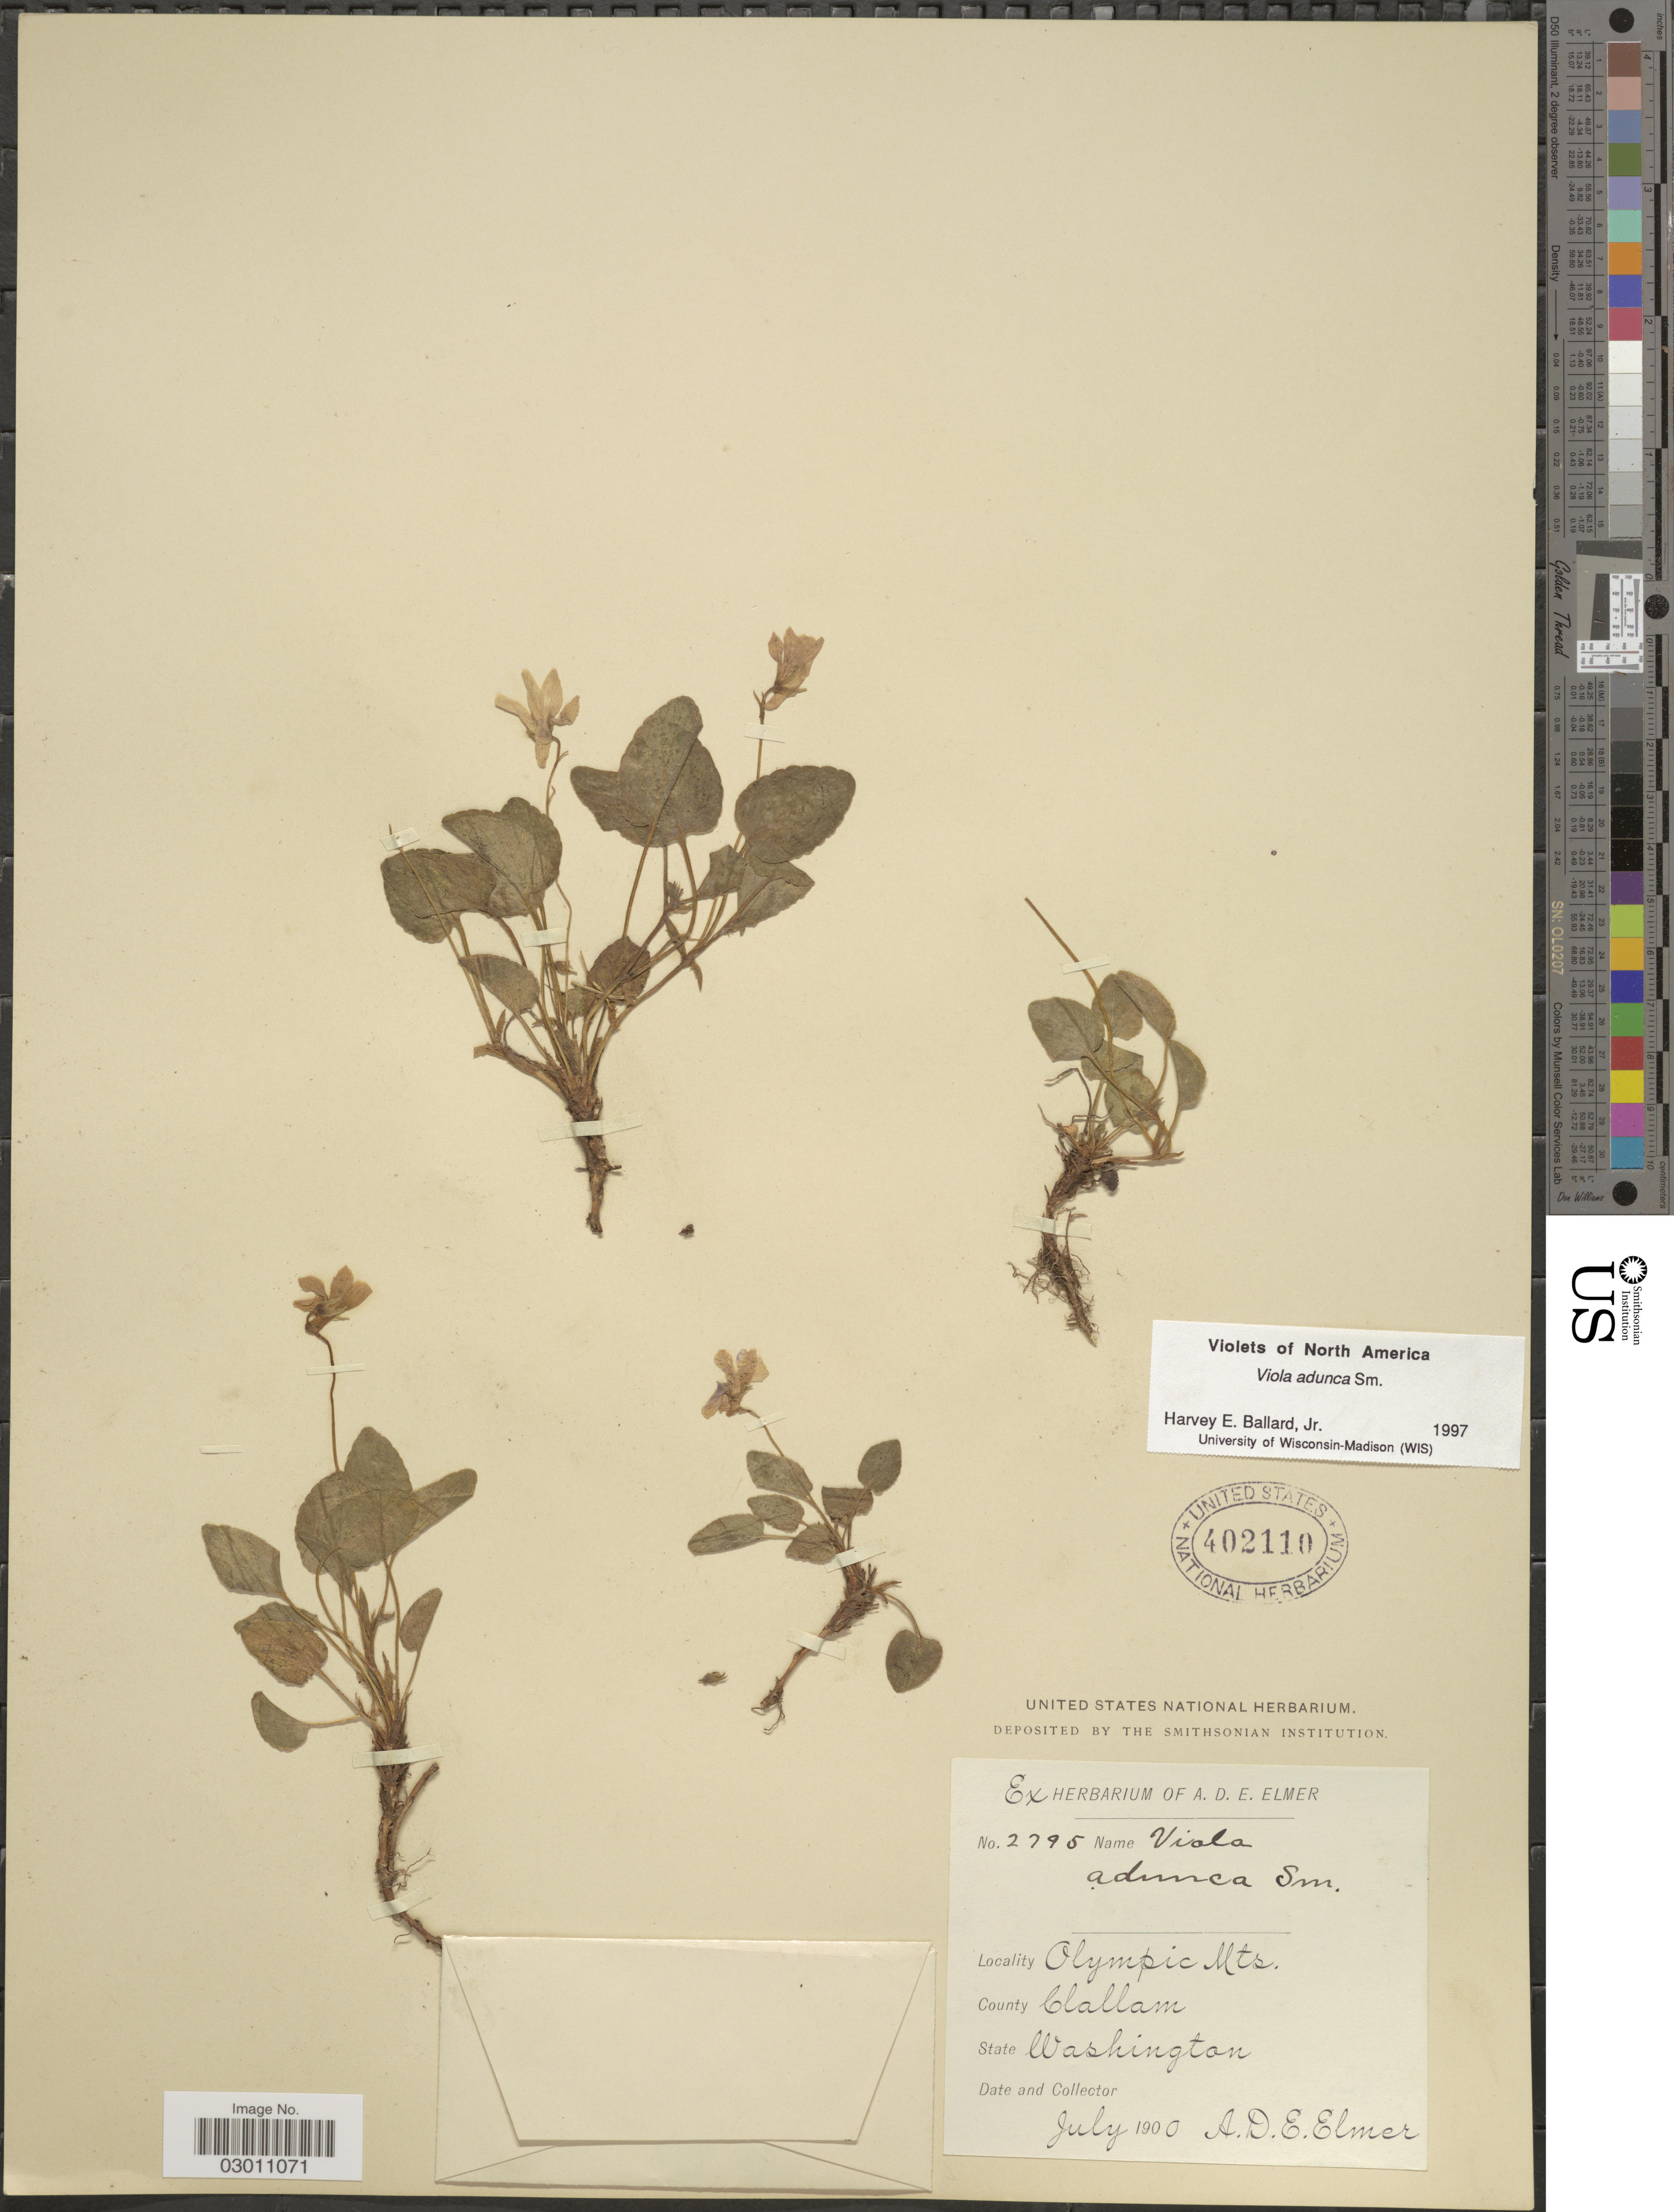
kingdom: Plantae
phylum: Tracheophyta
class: Magnoliopsida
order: Malpighiales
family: Violaceae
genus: Viola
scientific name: Viola adunca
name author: Sm.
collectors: A. D. E. Elmer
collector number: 2795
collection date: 1900-07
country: United States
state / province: Washington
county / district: Clallam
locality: Olympic Mts. County Clallam.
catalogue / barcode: US 402110